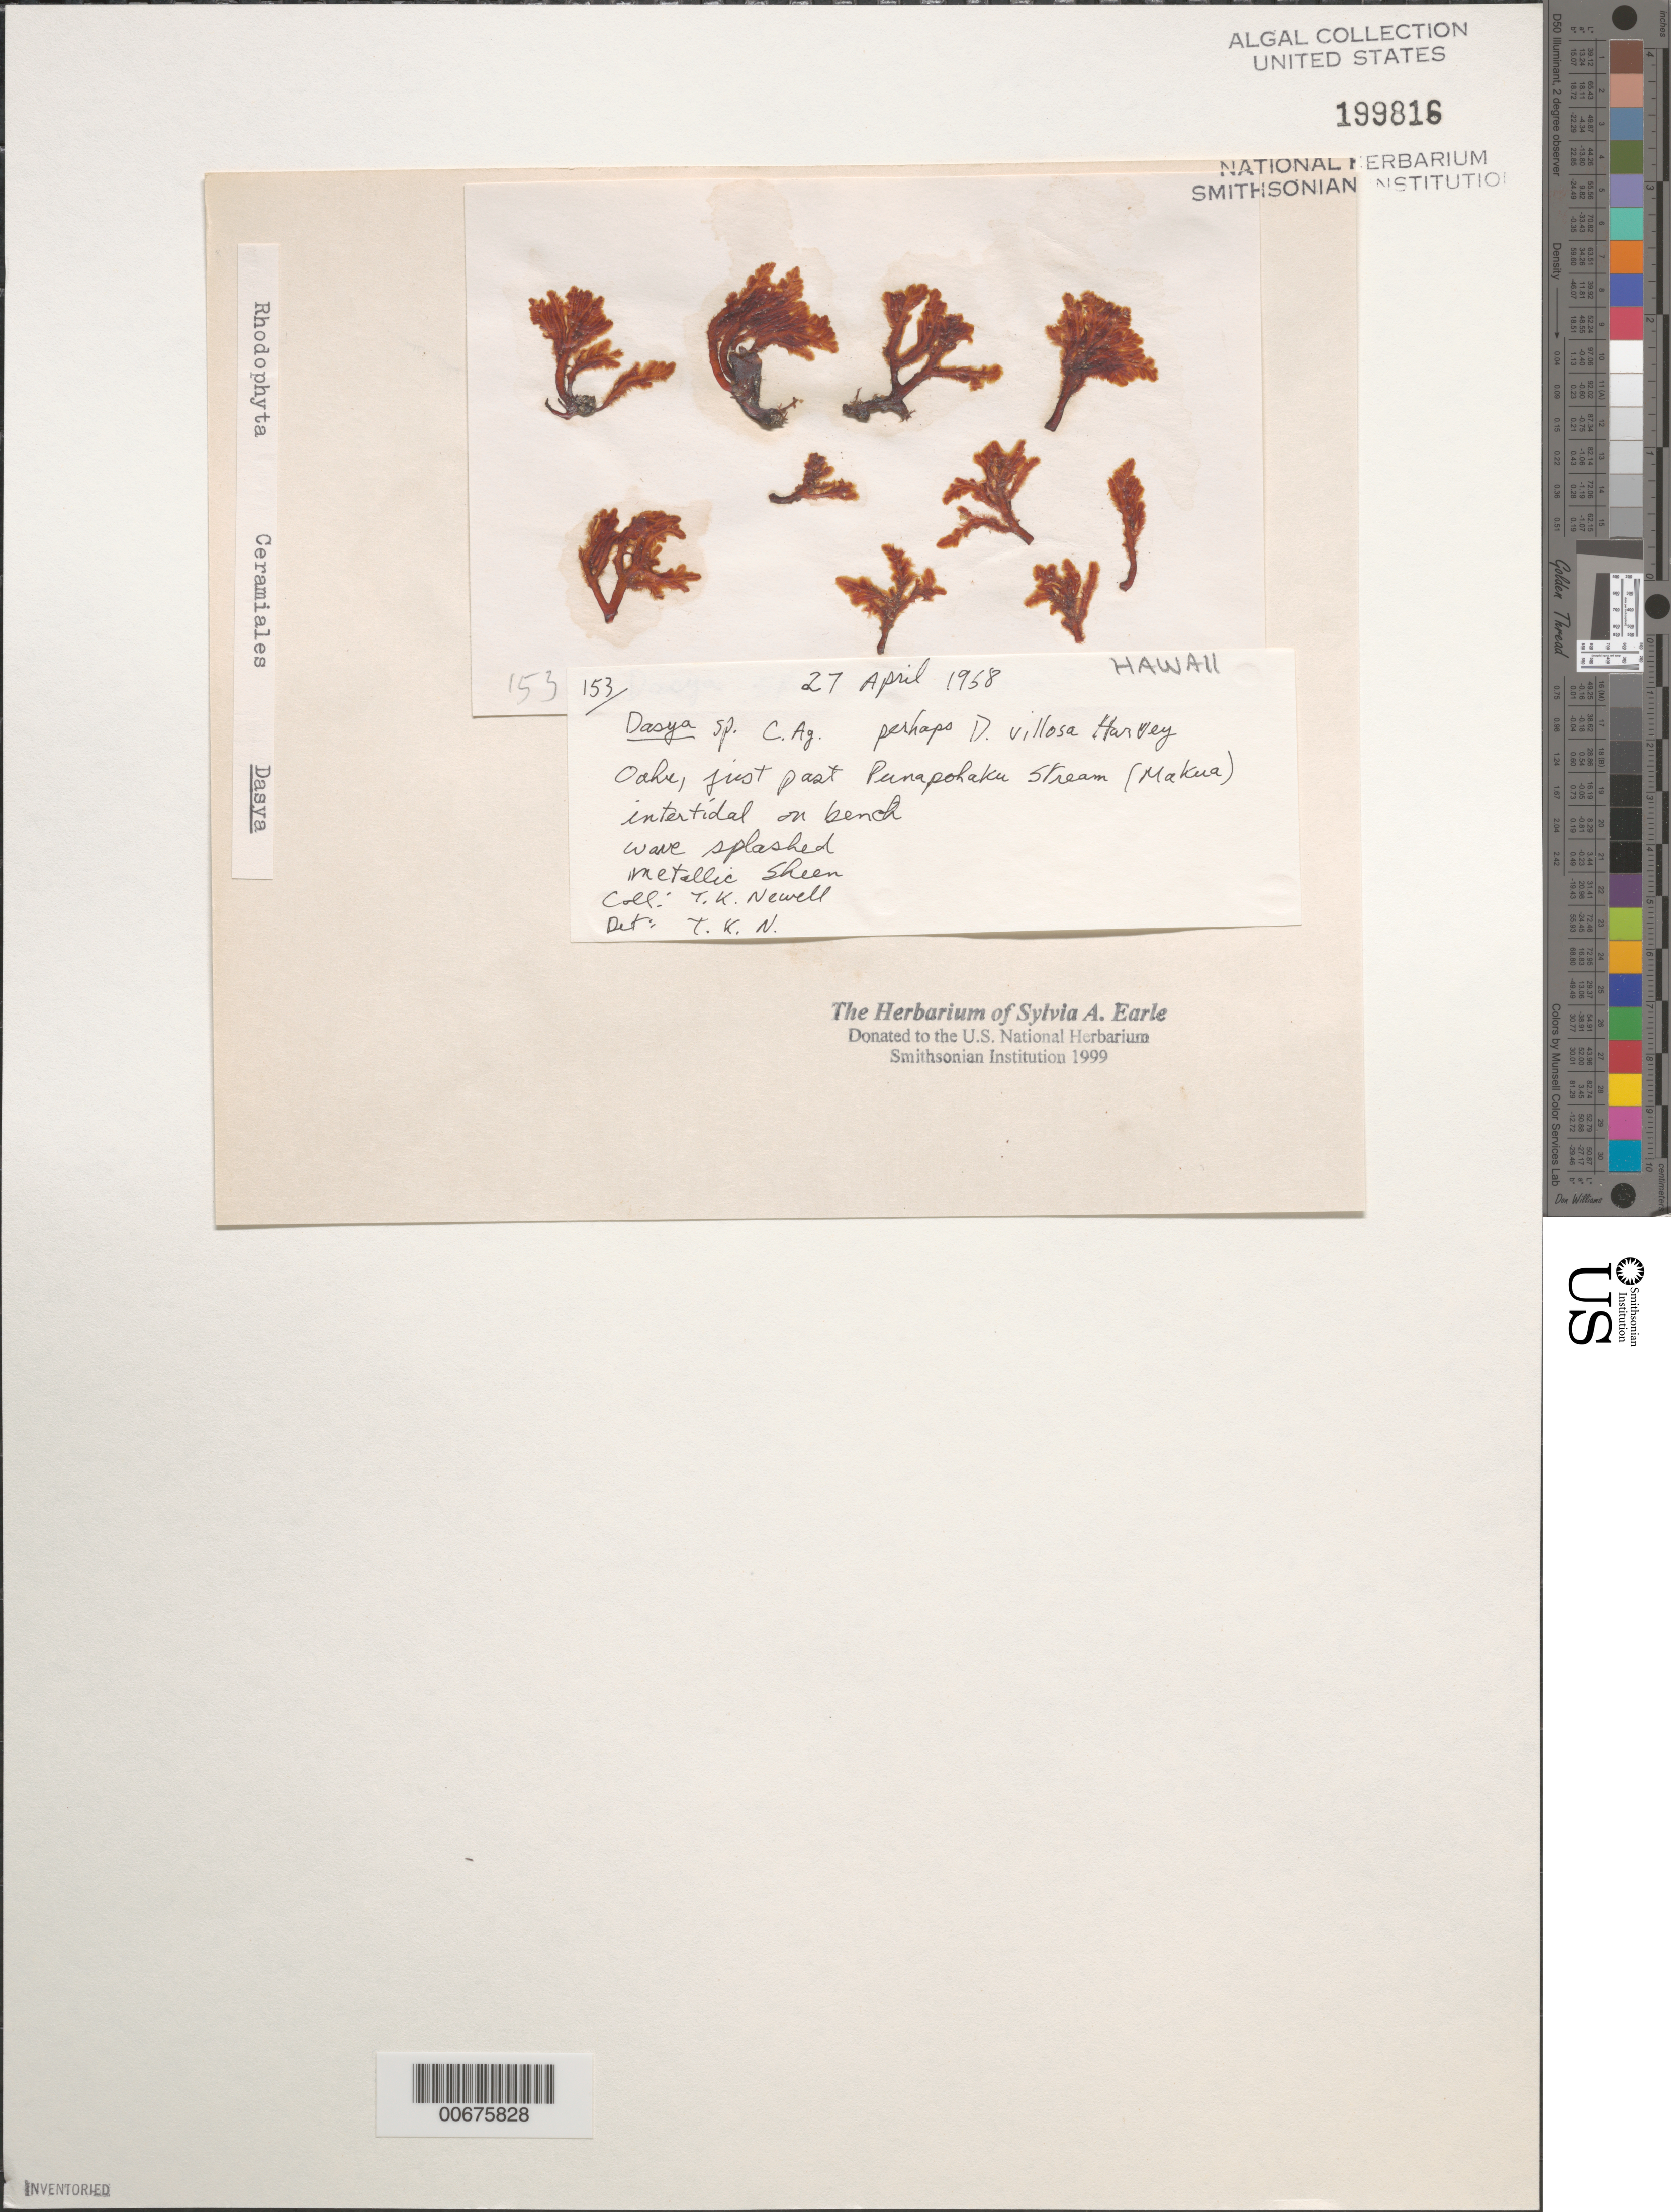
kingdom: Plantae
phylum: Rhodophyta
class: Florideophyceae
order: Ceramiales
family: Dasyaceae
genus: Dasya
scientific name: Dasya sp.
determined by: Newell, Thomas K.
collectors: T. K. Newell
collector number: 153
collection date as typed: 27 Apr 1968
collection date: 1968-04-27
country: United States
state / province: Hawaii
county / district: Honolulu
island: Oahu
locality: Makua, near Punapohaku Stream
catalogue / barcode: US 199816